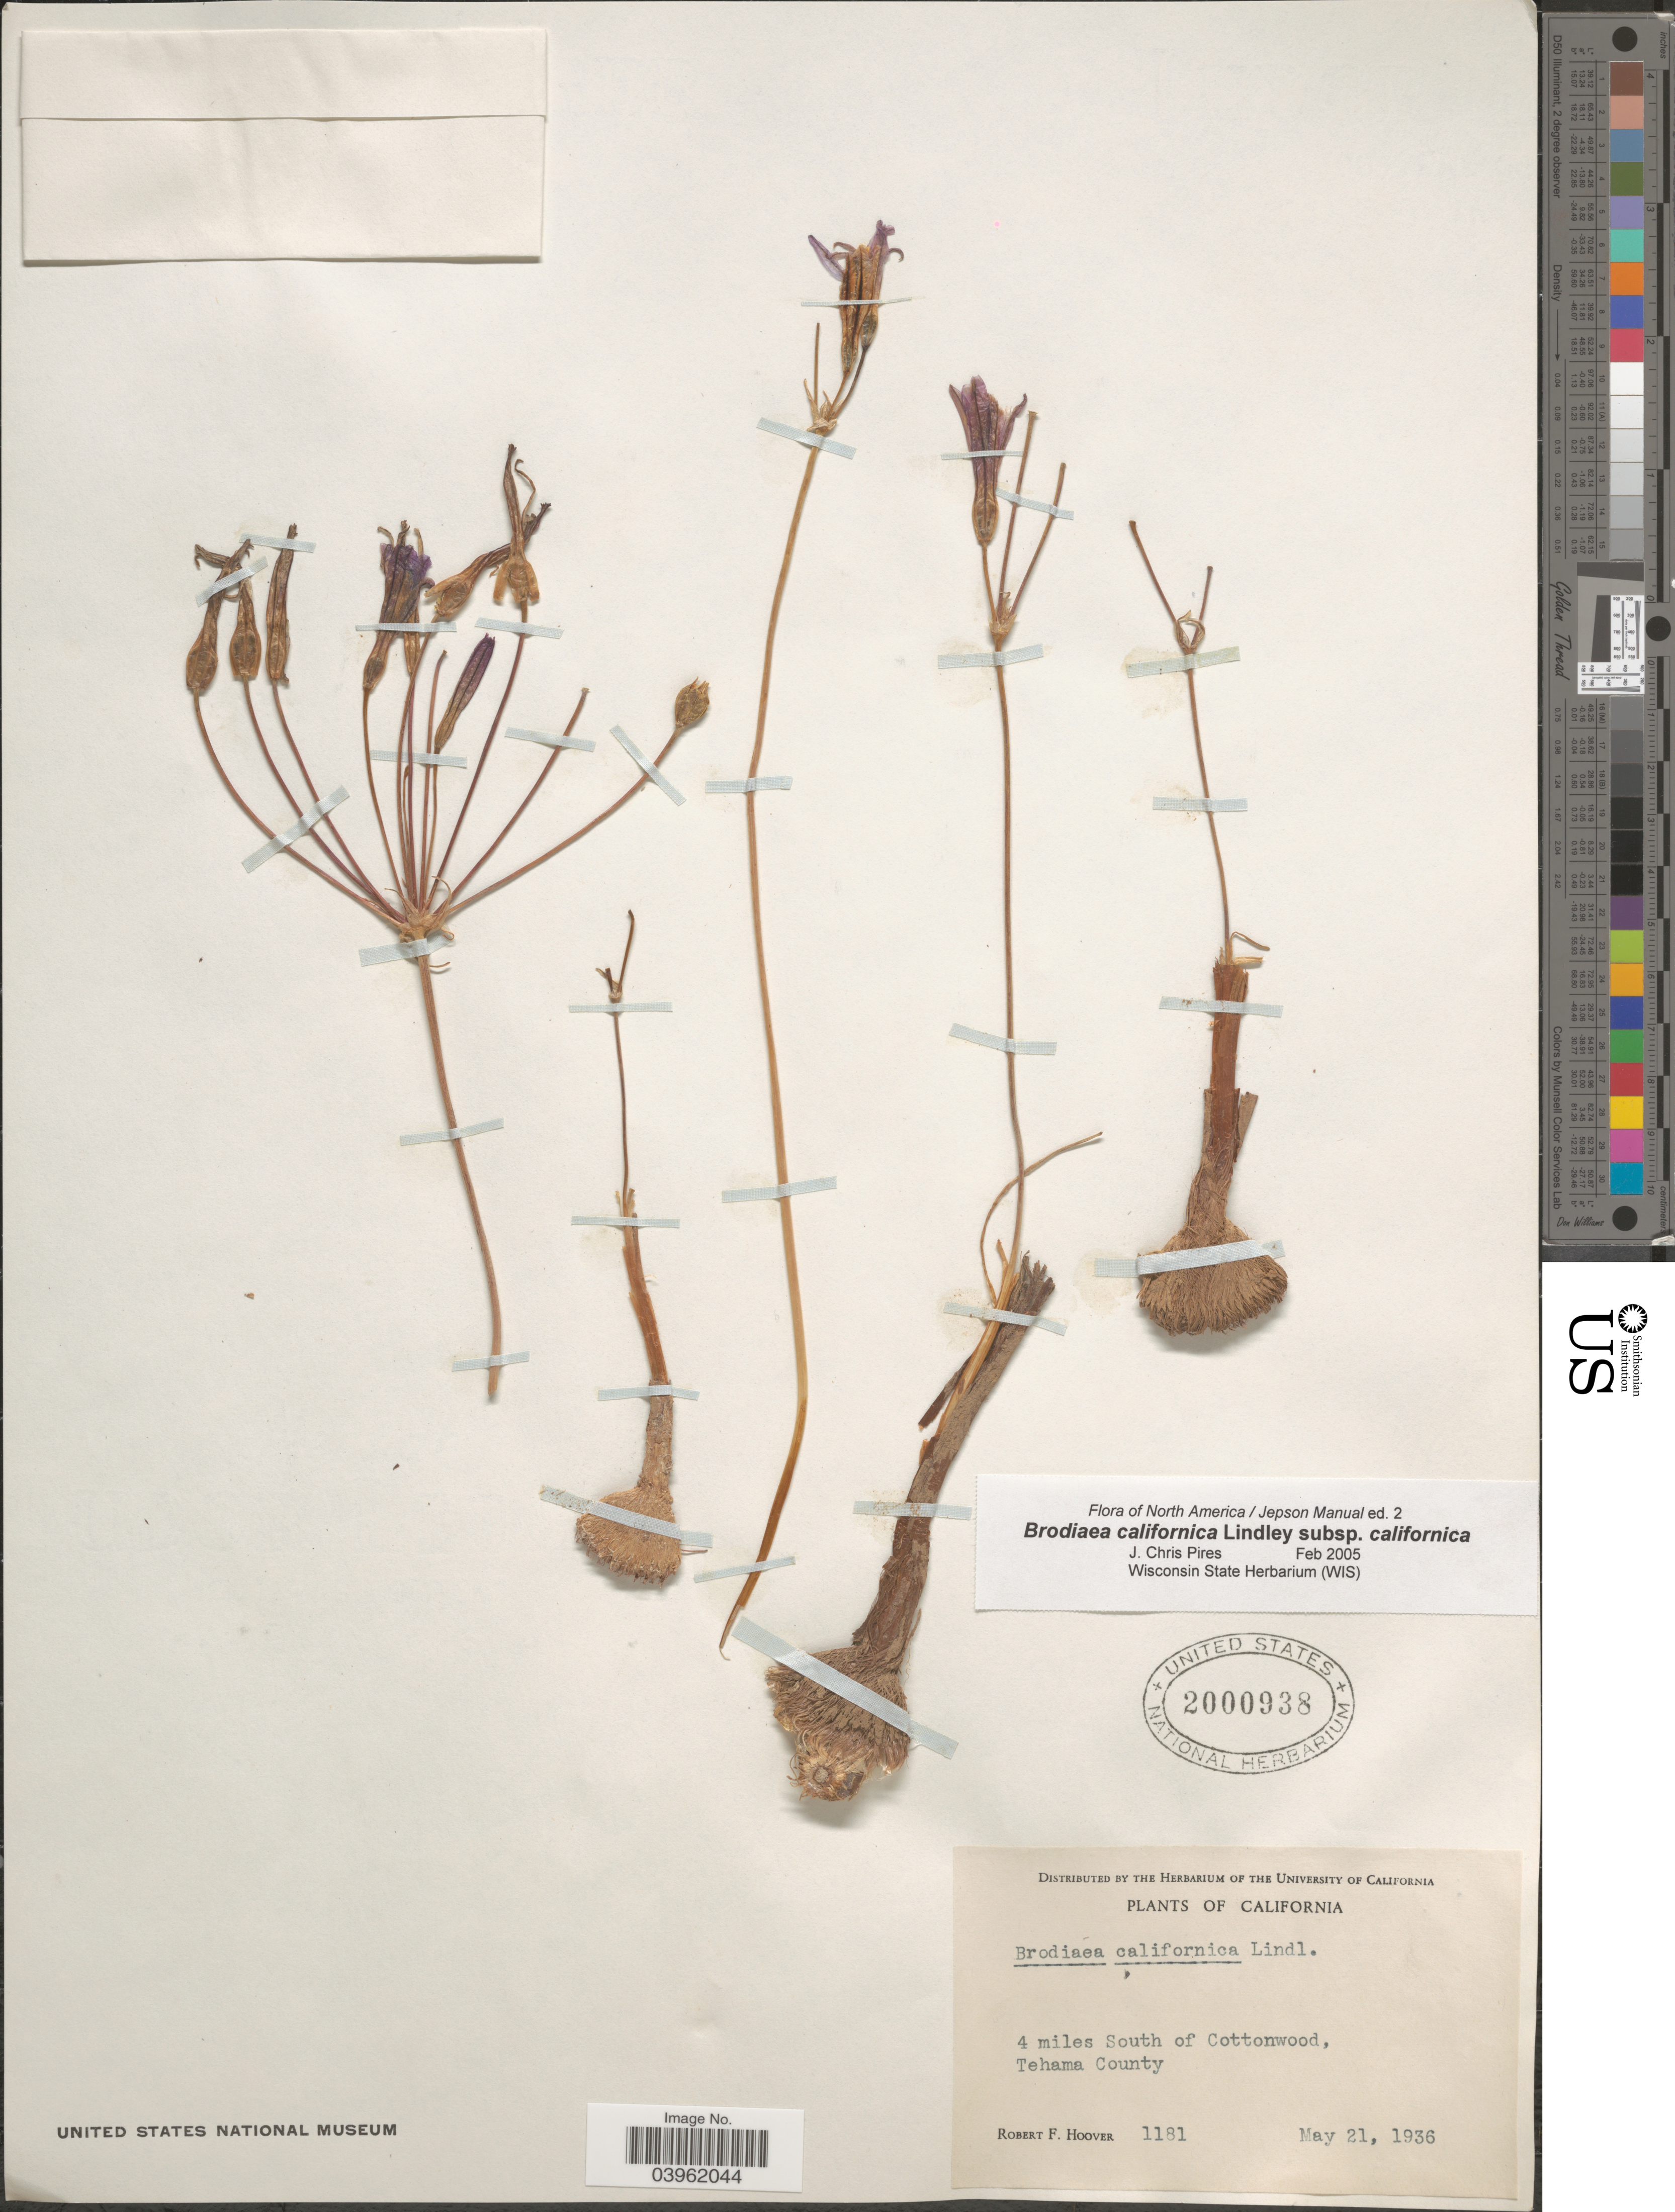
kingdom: Plantae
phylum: Tracheophyta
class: Liliopsida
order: Asparagales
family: Asparagaceae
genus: Brodiaea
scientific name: Brodiaea californica subsp. californica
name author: Lindl. ex Lem.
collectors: R. F. Hoover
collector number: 1181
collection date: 1936-05-21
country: United States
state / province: California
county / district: Tehama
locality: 4 miles South of Cottonwood, Tehama County.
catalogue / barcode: US 2000938